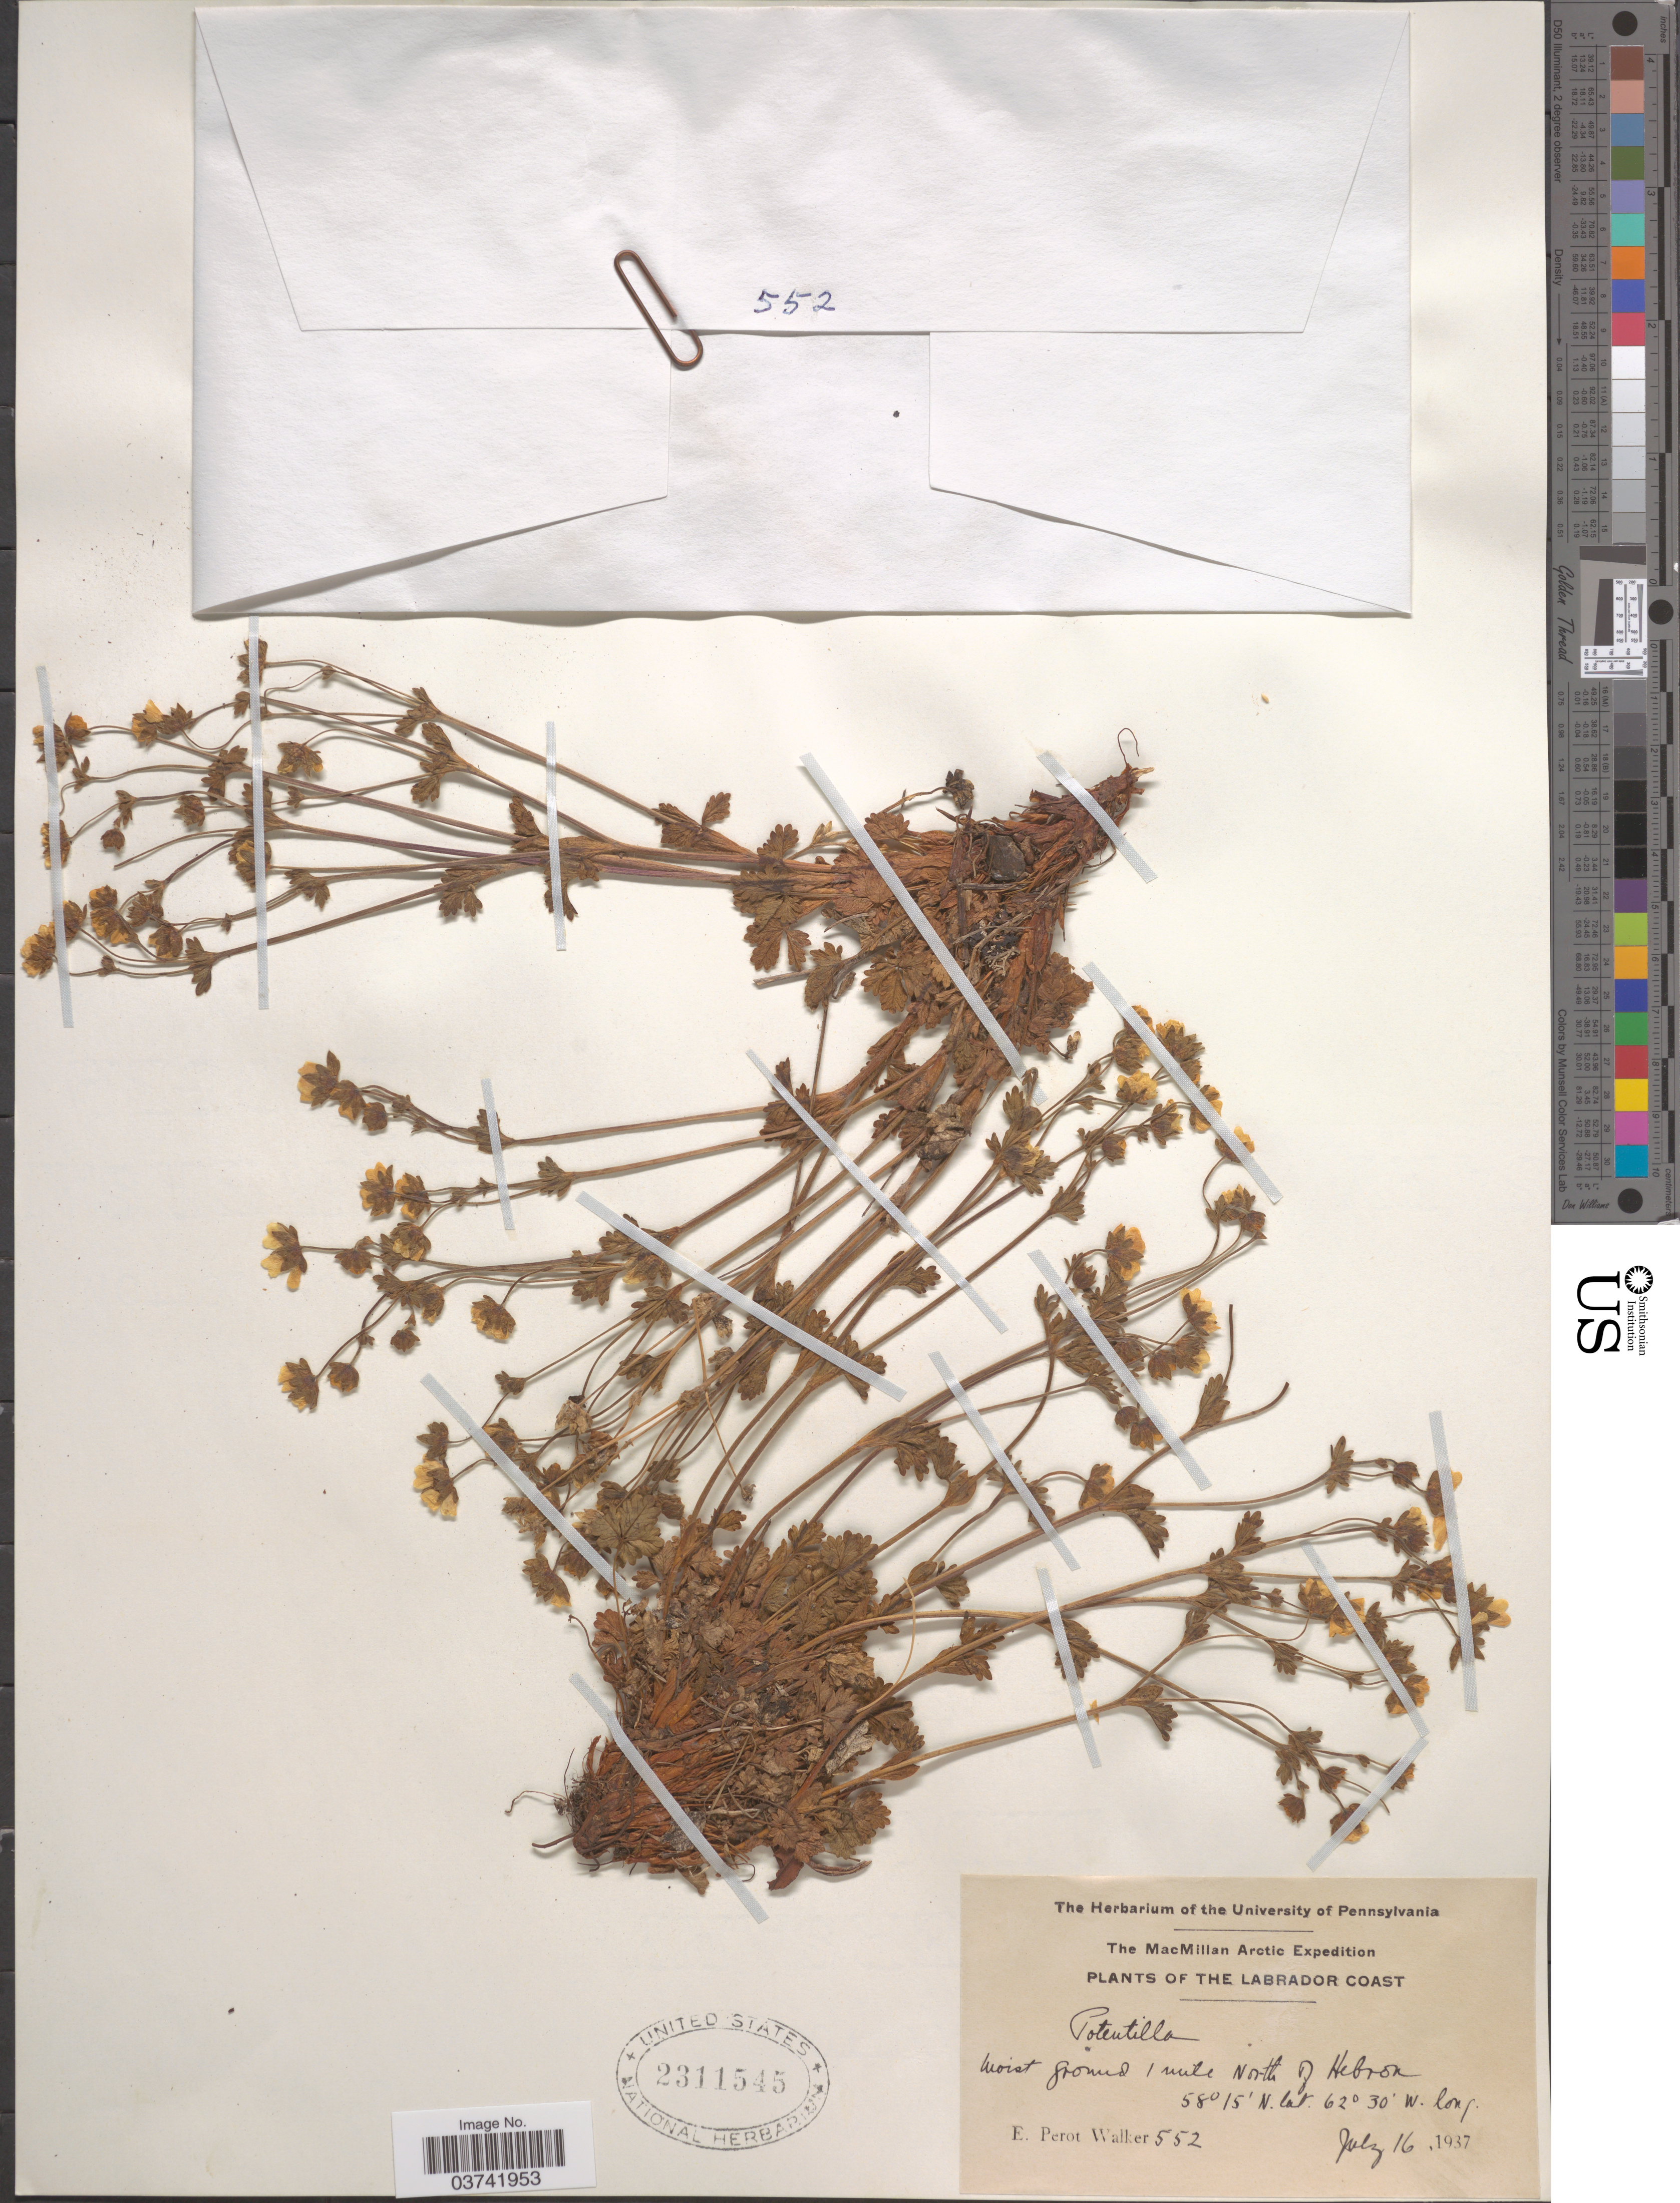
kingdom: Plantae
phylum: Tracheophyta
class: Magnoliopsida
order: Rosales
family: Rosaceae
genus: Potentilla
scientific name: Potentilla sp.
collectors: E. Walker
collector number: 552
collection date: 1937-07-16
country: Canada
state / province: Newfoundland and Labrador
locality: Labrador Coast. Moist ground 1 mile north of Hebron.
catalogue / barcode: US 2311545